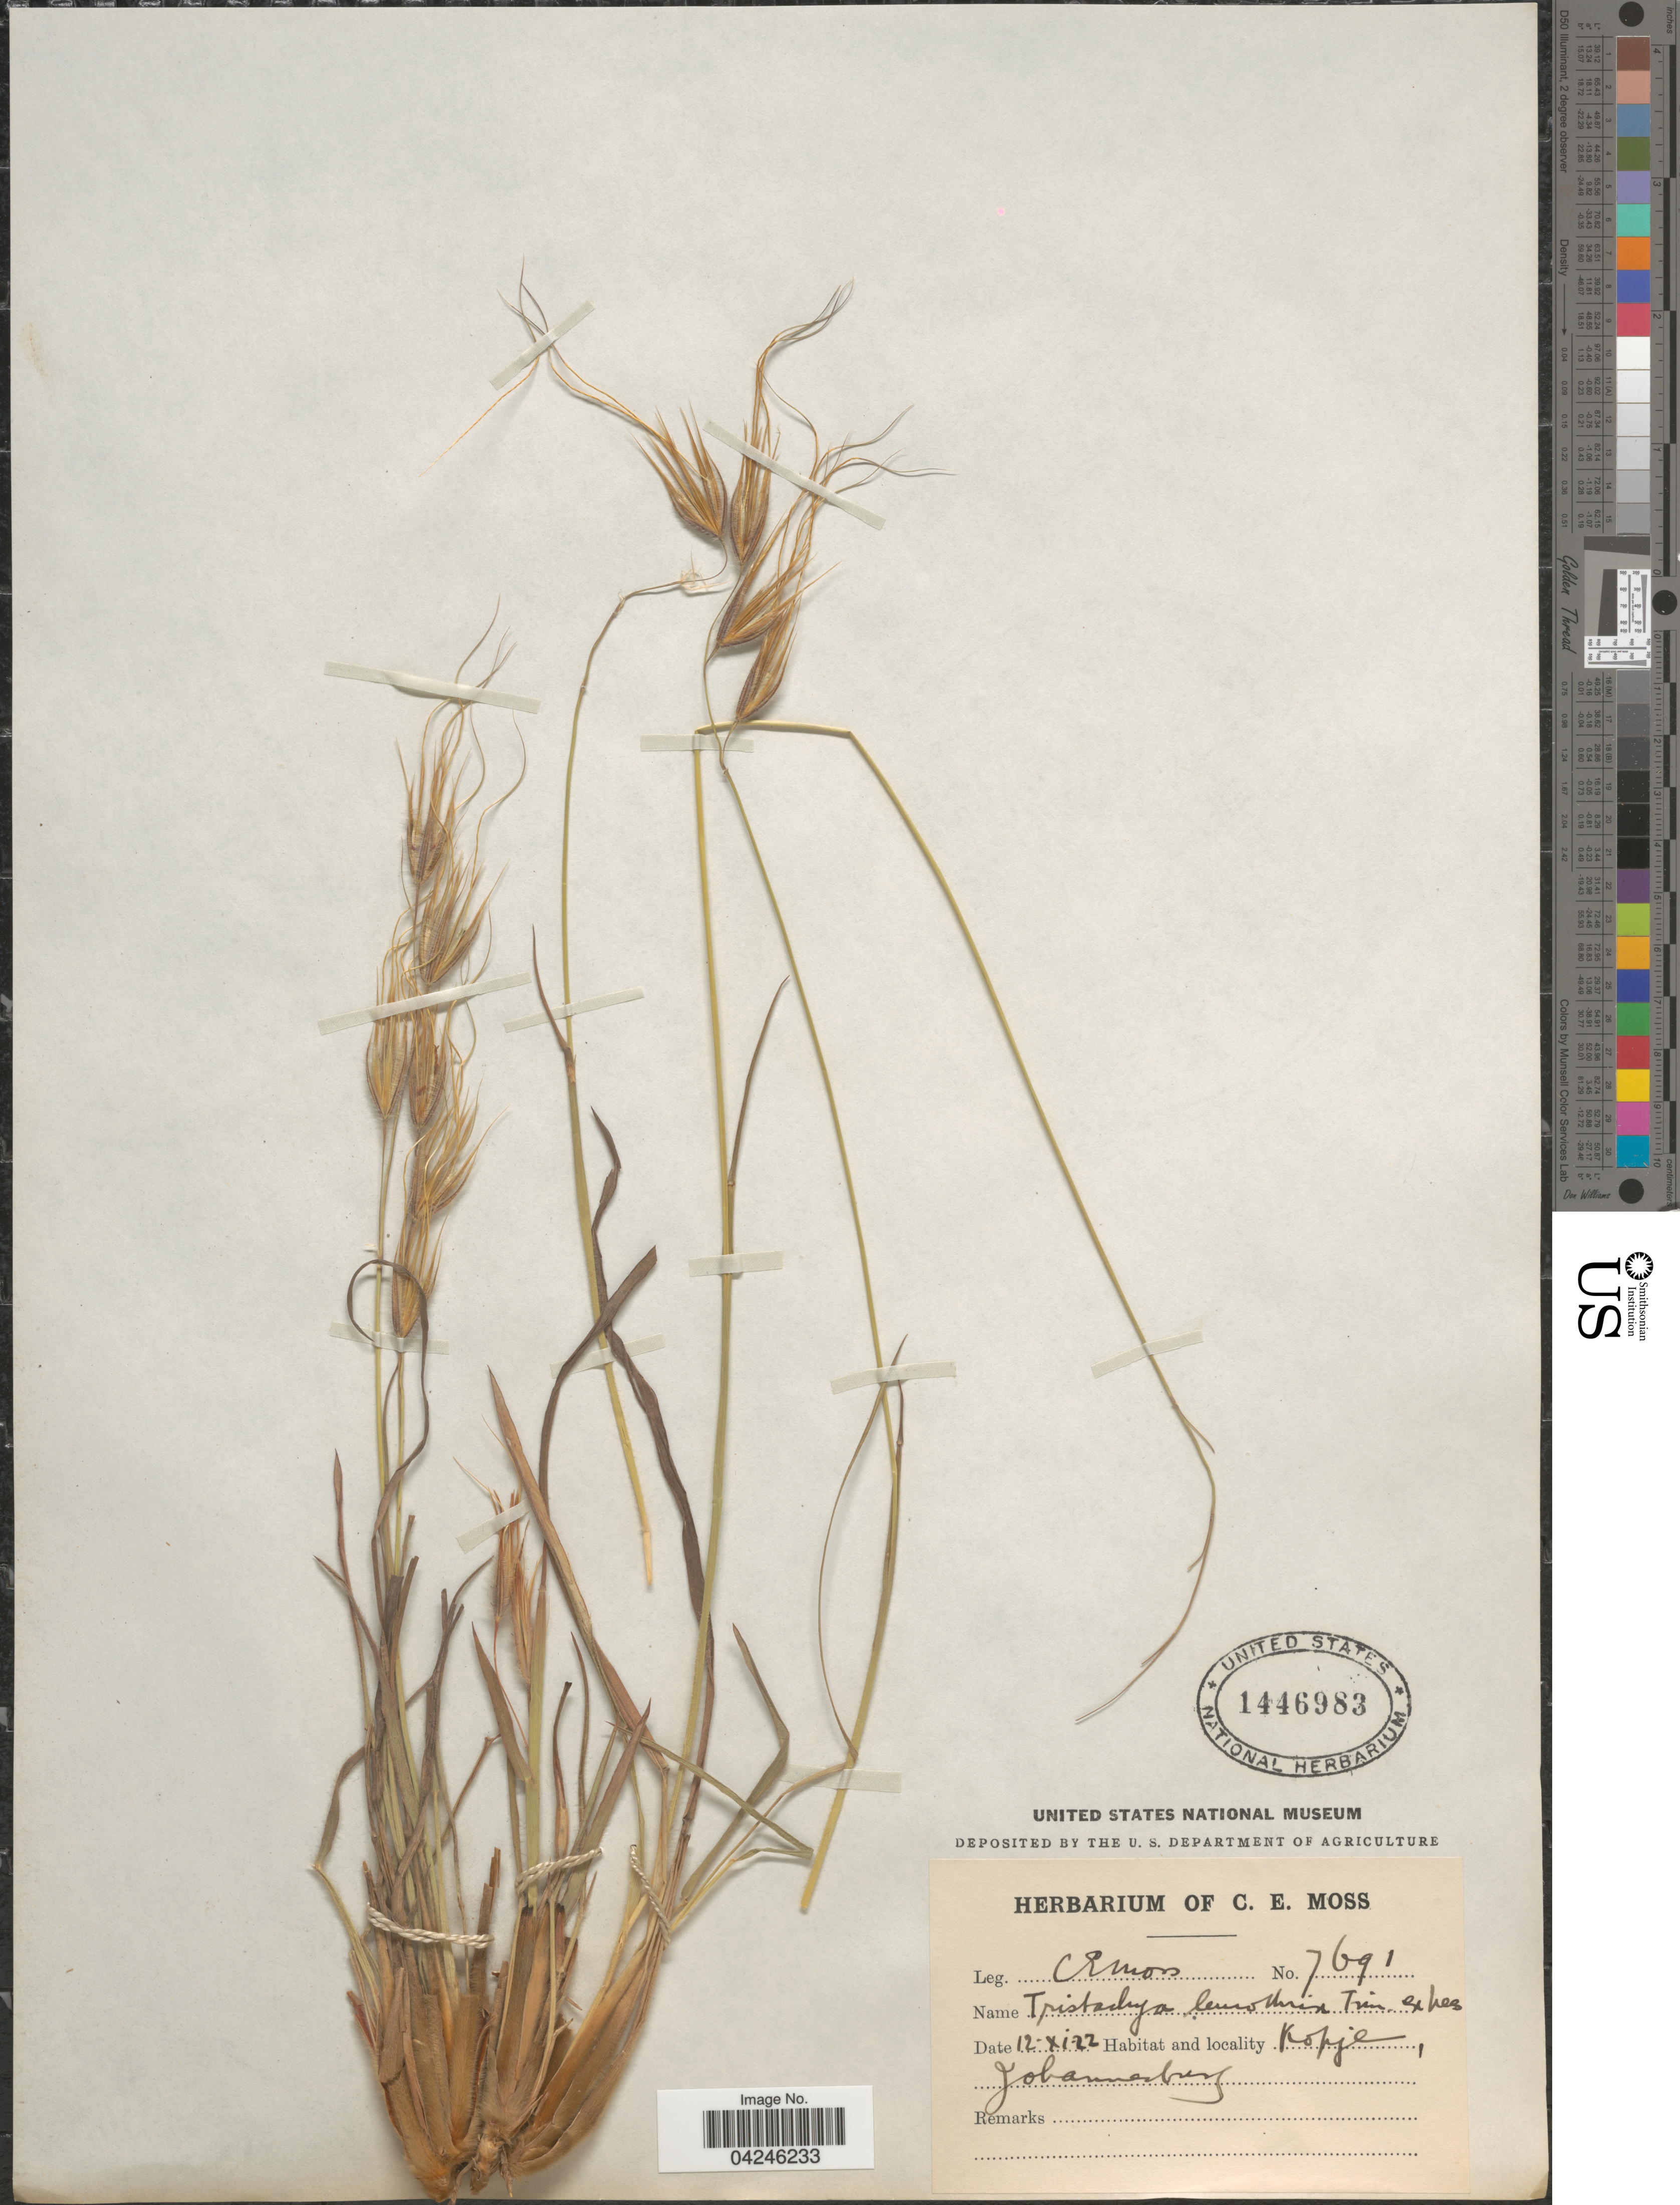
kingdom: Plantae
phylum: Tracheophyta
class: Liliopsida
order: Poales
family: Poaceae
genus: Tristachya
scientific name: Tristachya leucothrix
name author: Trin. ex Nees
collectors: C. E. Moss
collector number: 7691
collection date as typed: Transcribed d/m/y: 12/11/22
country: South Africa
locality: Kopje, Johannesburg.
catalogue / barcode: US 1446983